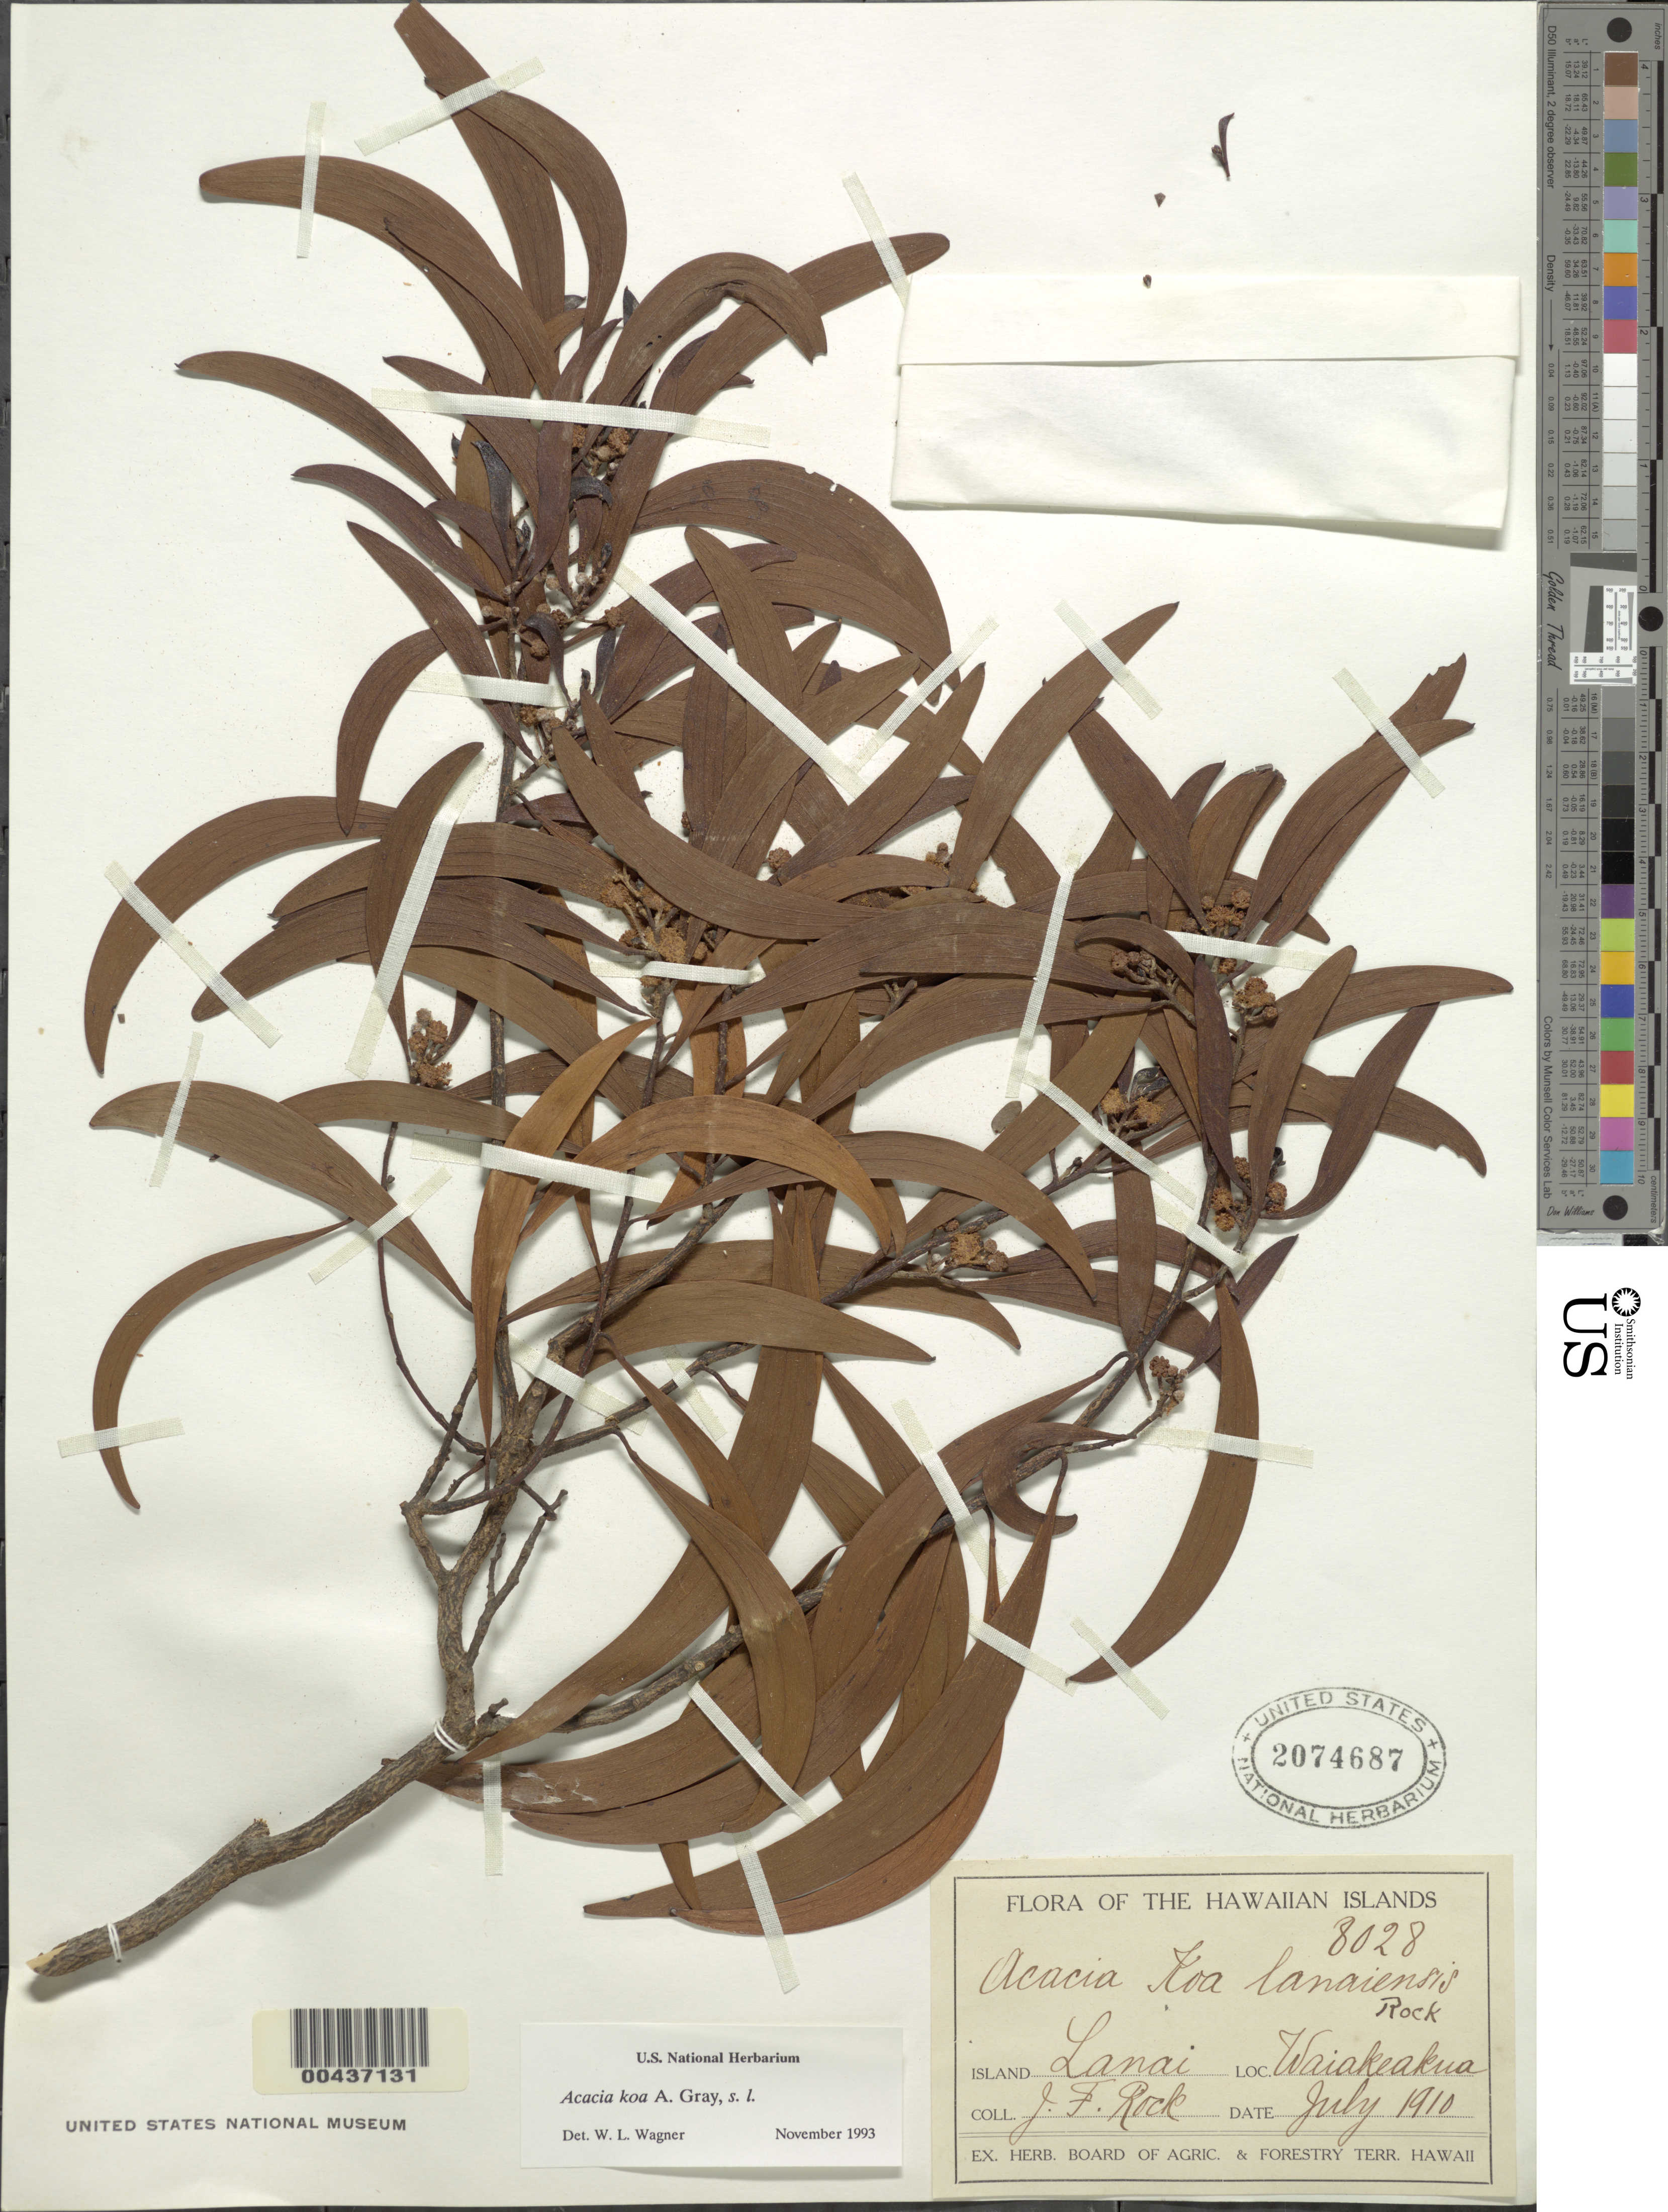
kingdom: Plantae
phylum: Tracheophyta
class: Magnoliopsida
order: Fabales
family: Fabaceae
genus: Acacia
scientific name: Acacia koa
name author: A. Gray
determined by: Wagner, W. L., (BOT), Smithsonian Institution - National Museum of Natural History (UNITED STATES)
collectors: J. F. Rock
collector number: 8028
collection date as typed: Jul 1910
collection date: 1910-07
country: United States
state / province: Hawaii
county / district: Maui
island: Lana'i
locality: Waiakeakua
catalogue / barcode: US 2074687